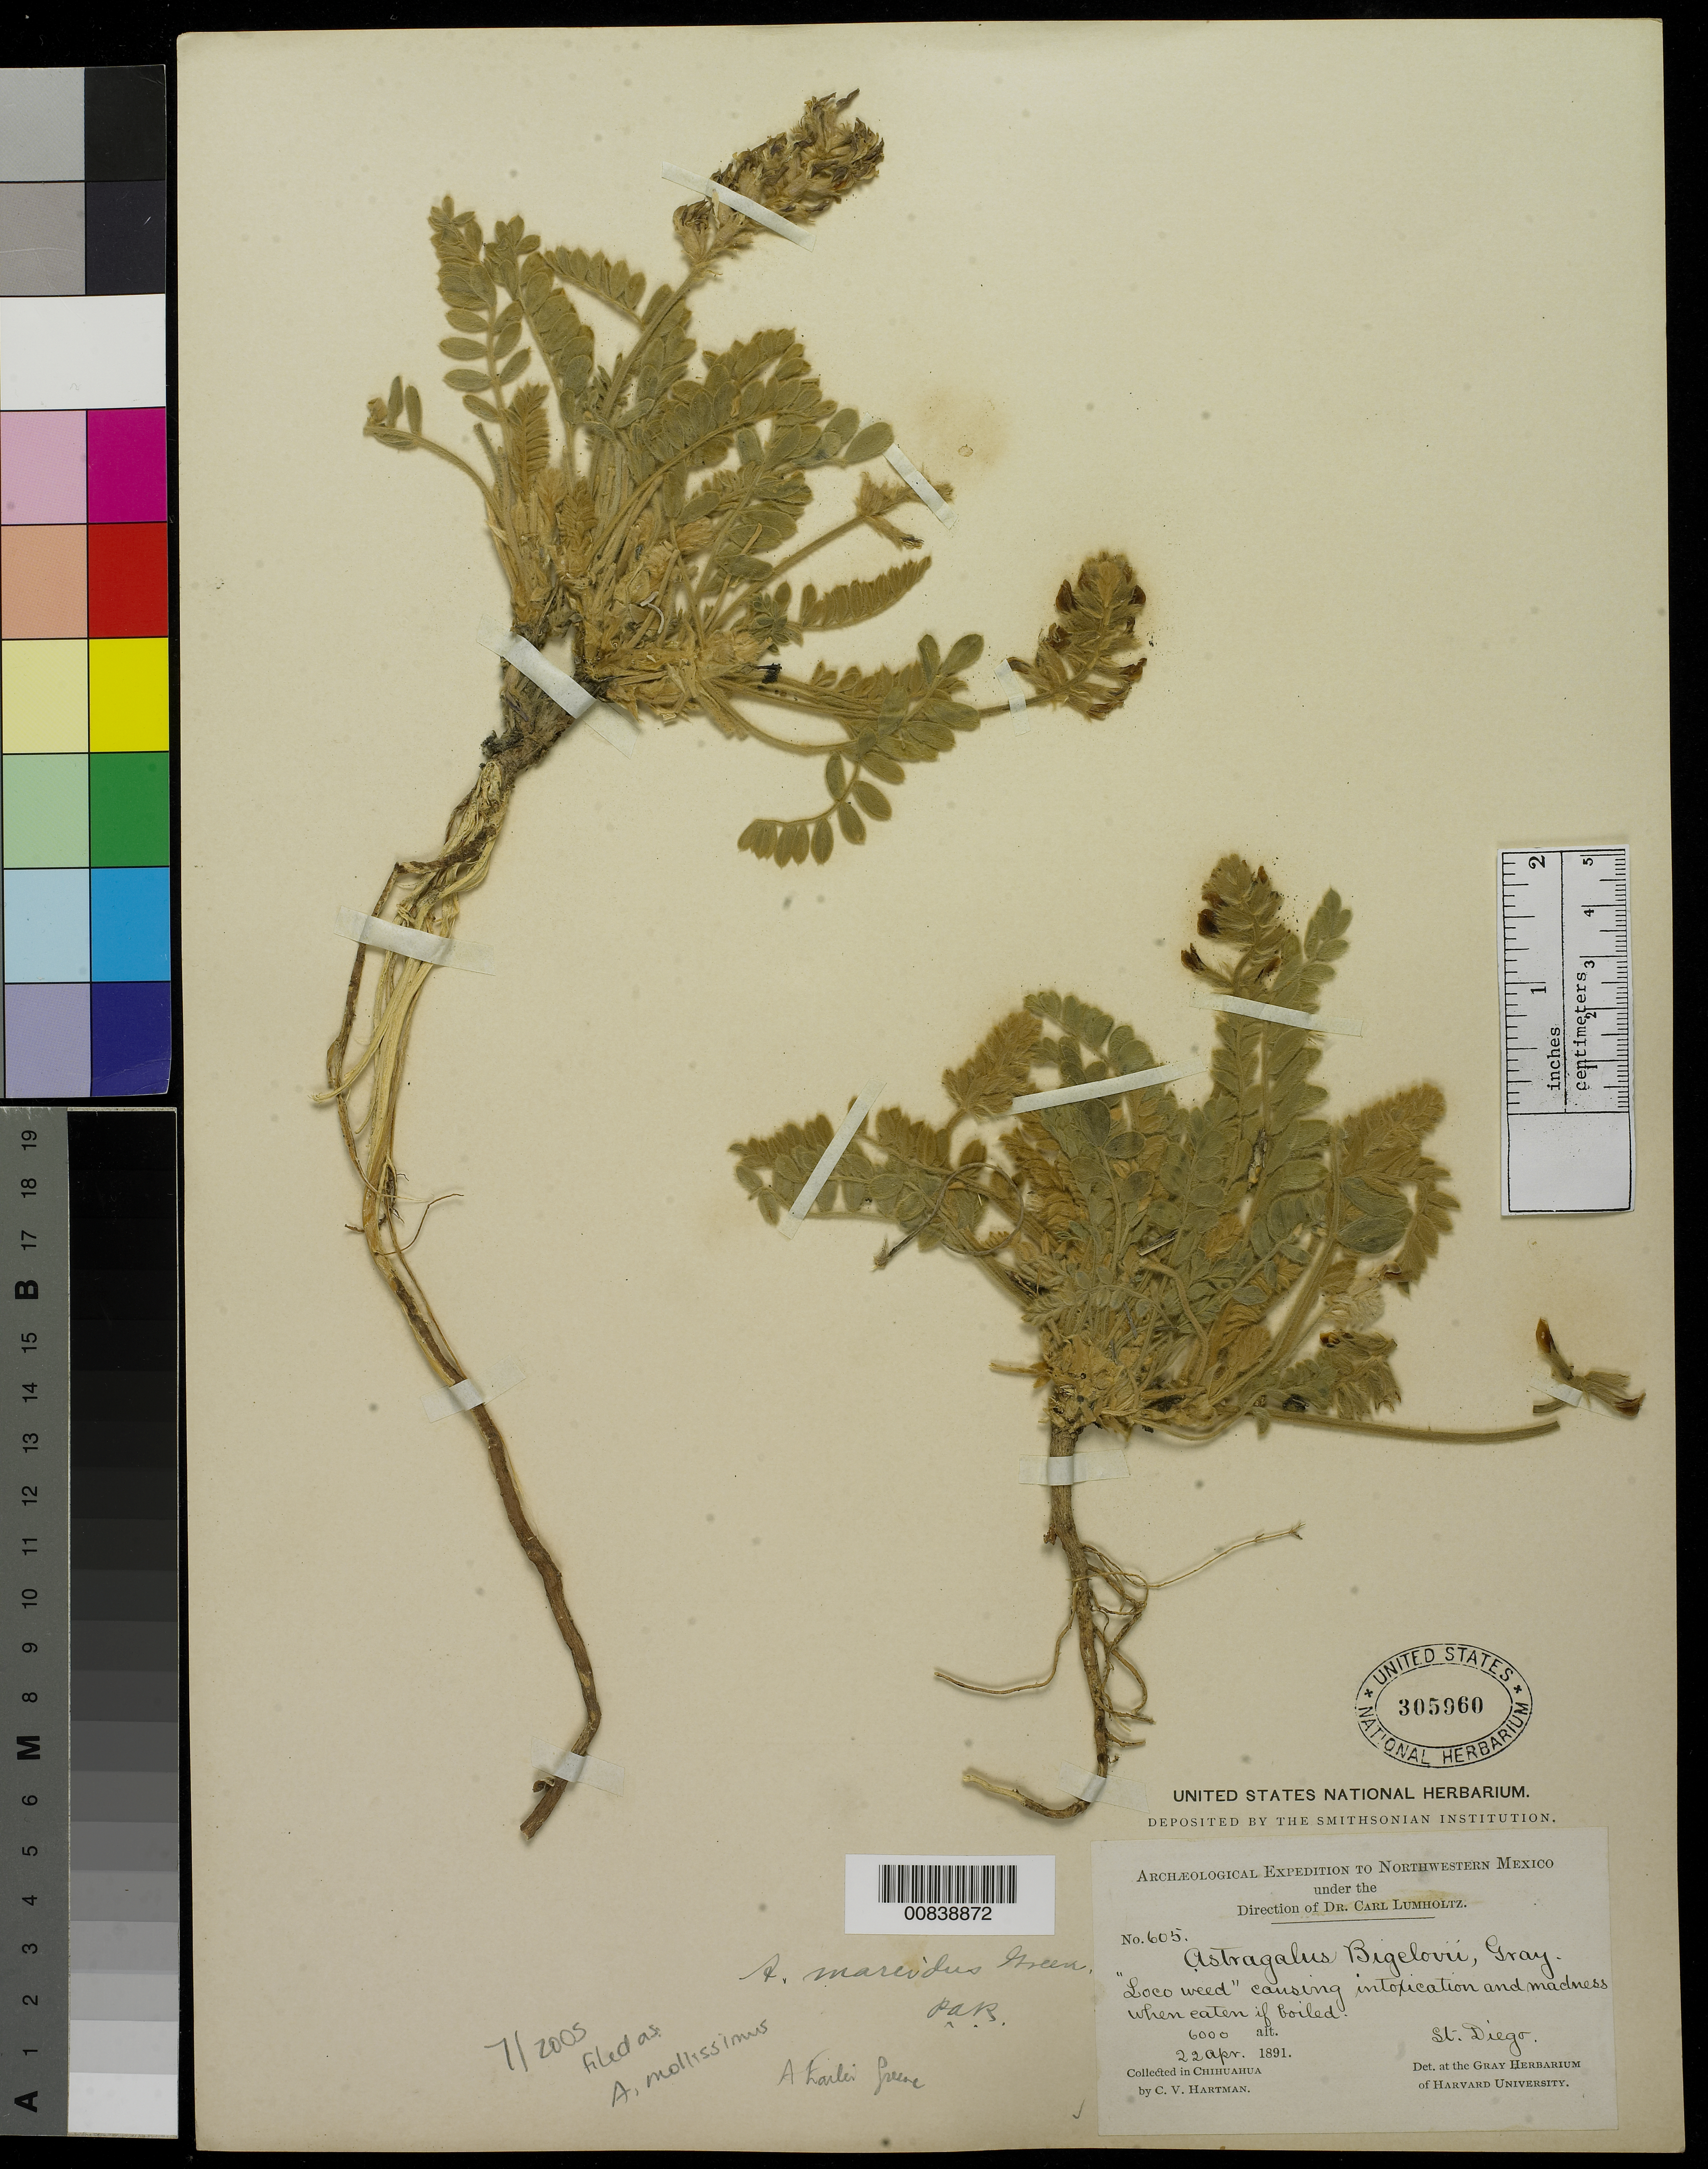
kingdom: Plantae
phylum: Tracheophyta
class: Magnoliopsida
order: Fabales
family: Fabaceae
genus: Astragalus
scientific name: Astragalus mollissimus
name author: Torr.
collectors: C. V. Hartman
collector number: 605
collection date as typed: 22 Apr 1891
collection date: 1891-04-22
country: Mexico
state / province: Chihuahua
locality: St. Diego, Chihuahua.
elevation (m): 1829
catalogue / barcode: US 305960